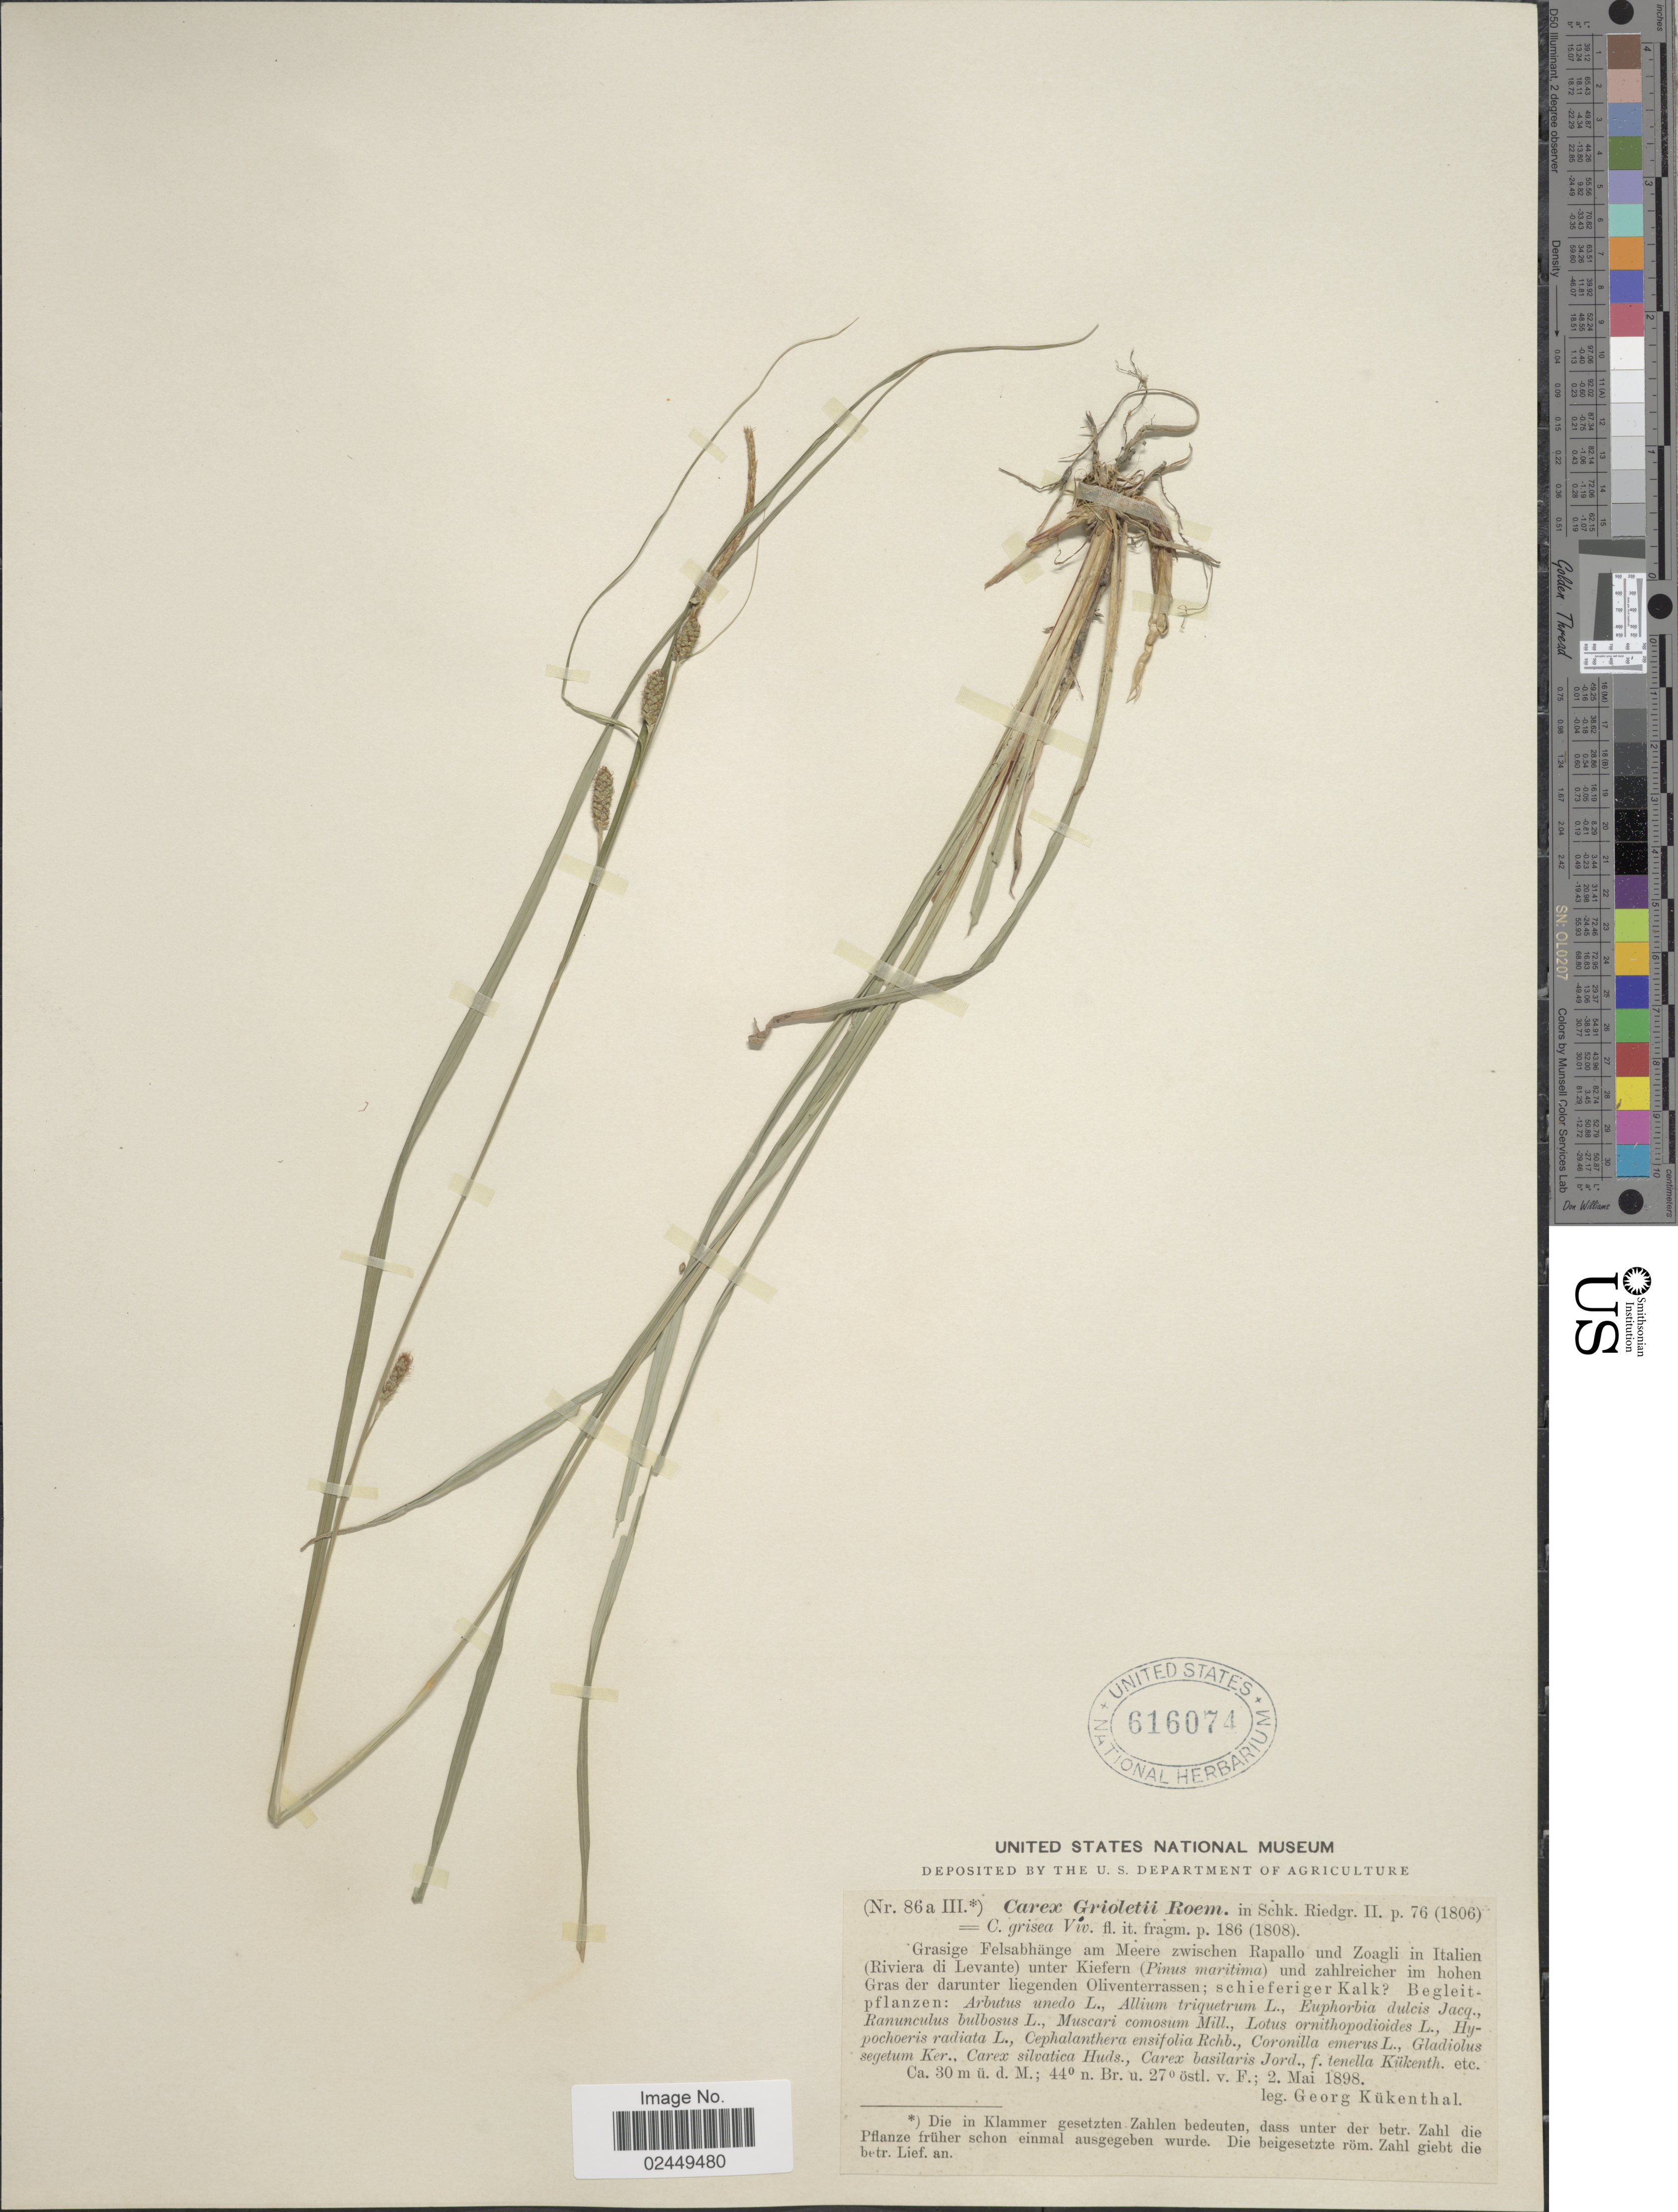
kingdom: Plantae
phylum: Tracheophyta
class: Liliopsida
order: Poales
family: Cyperaceae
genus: Carex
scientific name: Carex grioletii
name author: Roem. ex Schkuhr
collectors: G. Kükenthal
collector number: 86aIII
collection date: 1898-05-02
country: Italy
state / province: Liguria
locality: Ca. 30 m ü d. M. Grasige Felsabhange am Meere zwischen Rapallo und Zoagli in Italien (Riviera di Levante) unter Kiefern (Pinus maritima) und zahlreicher im hohen.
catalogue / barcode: US 616074